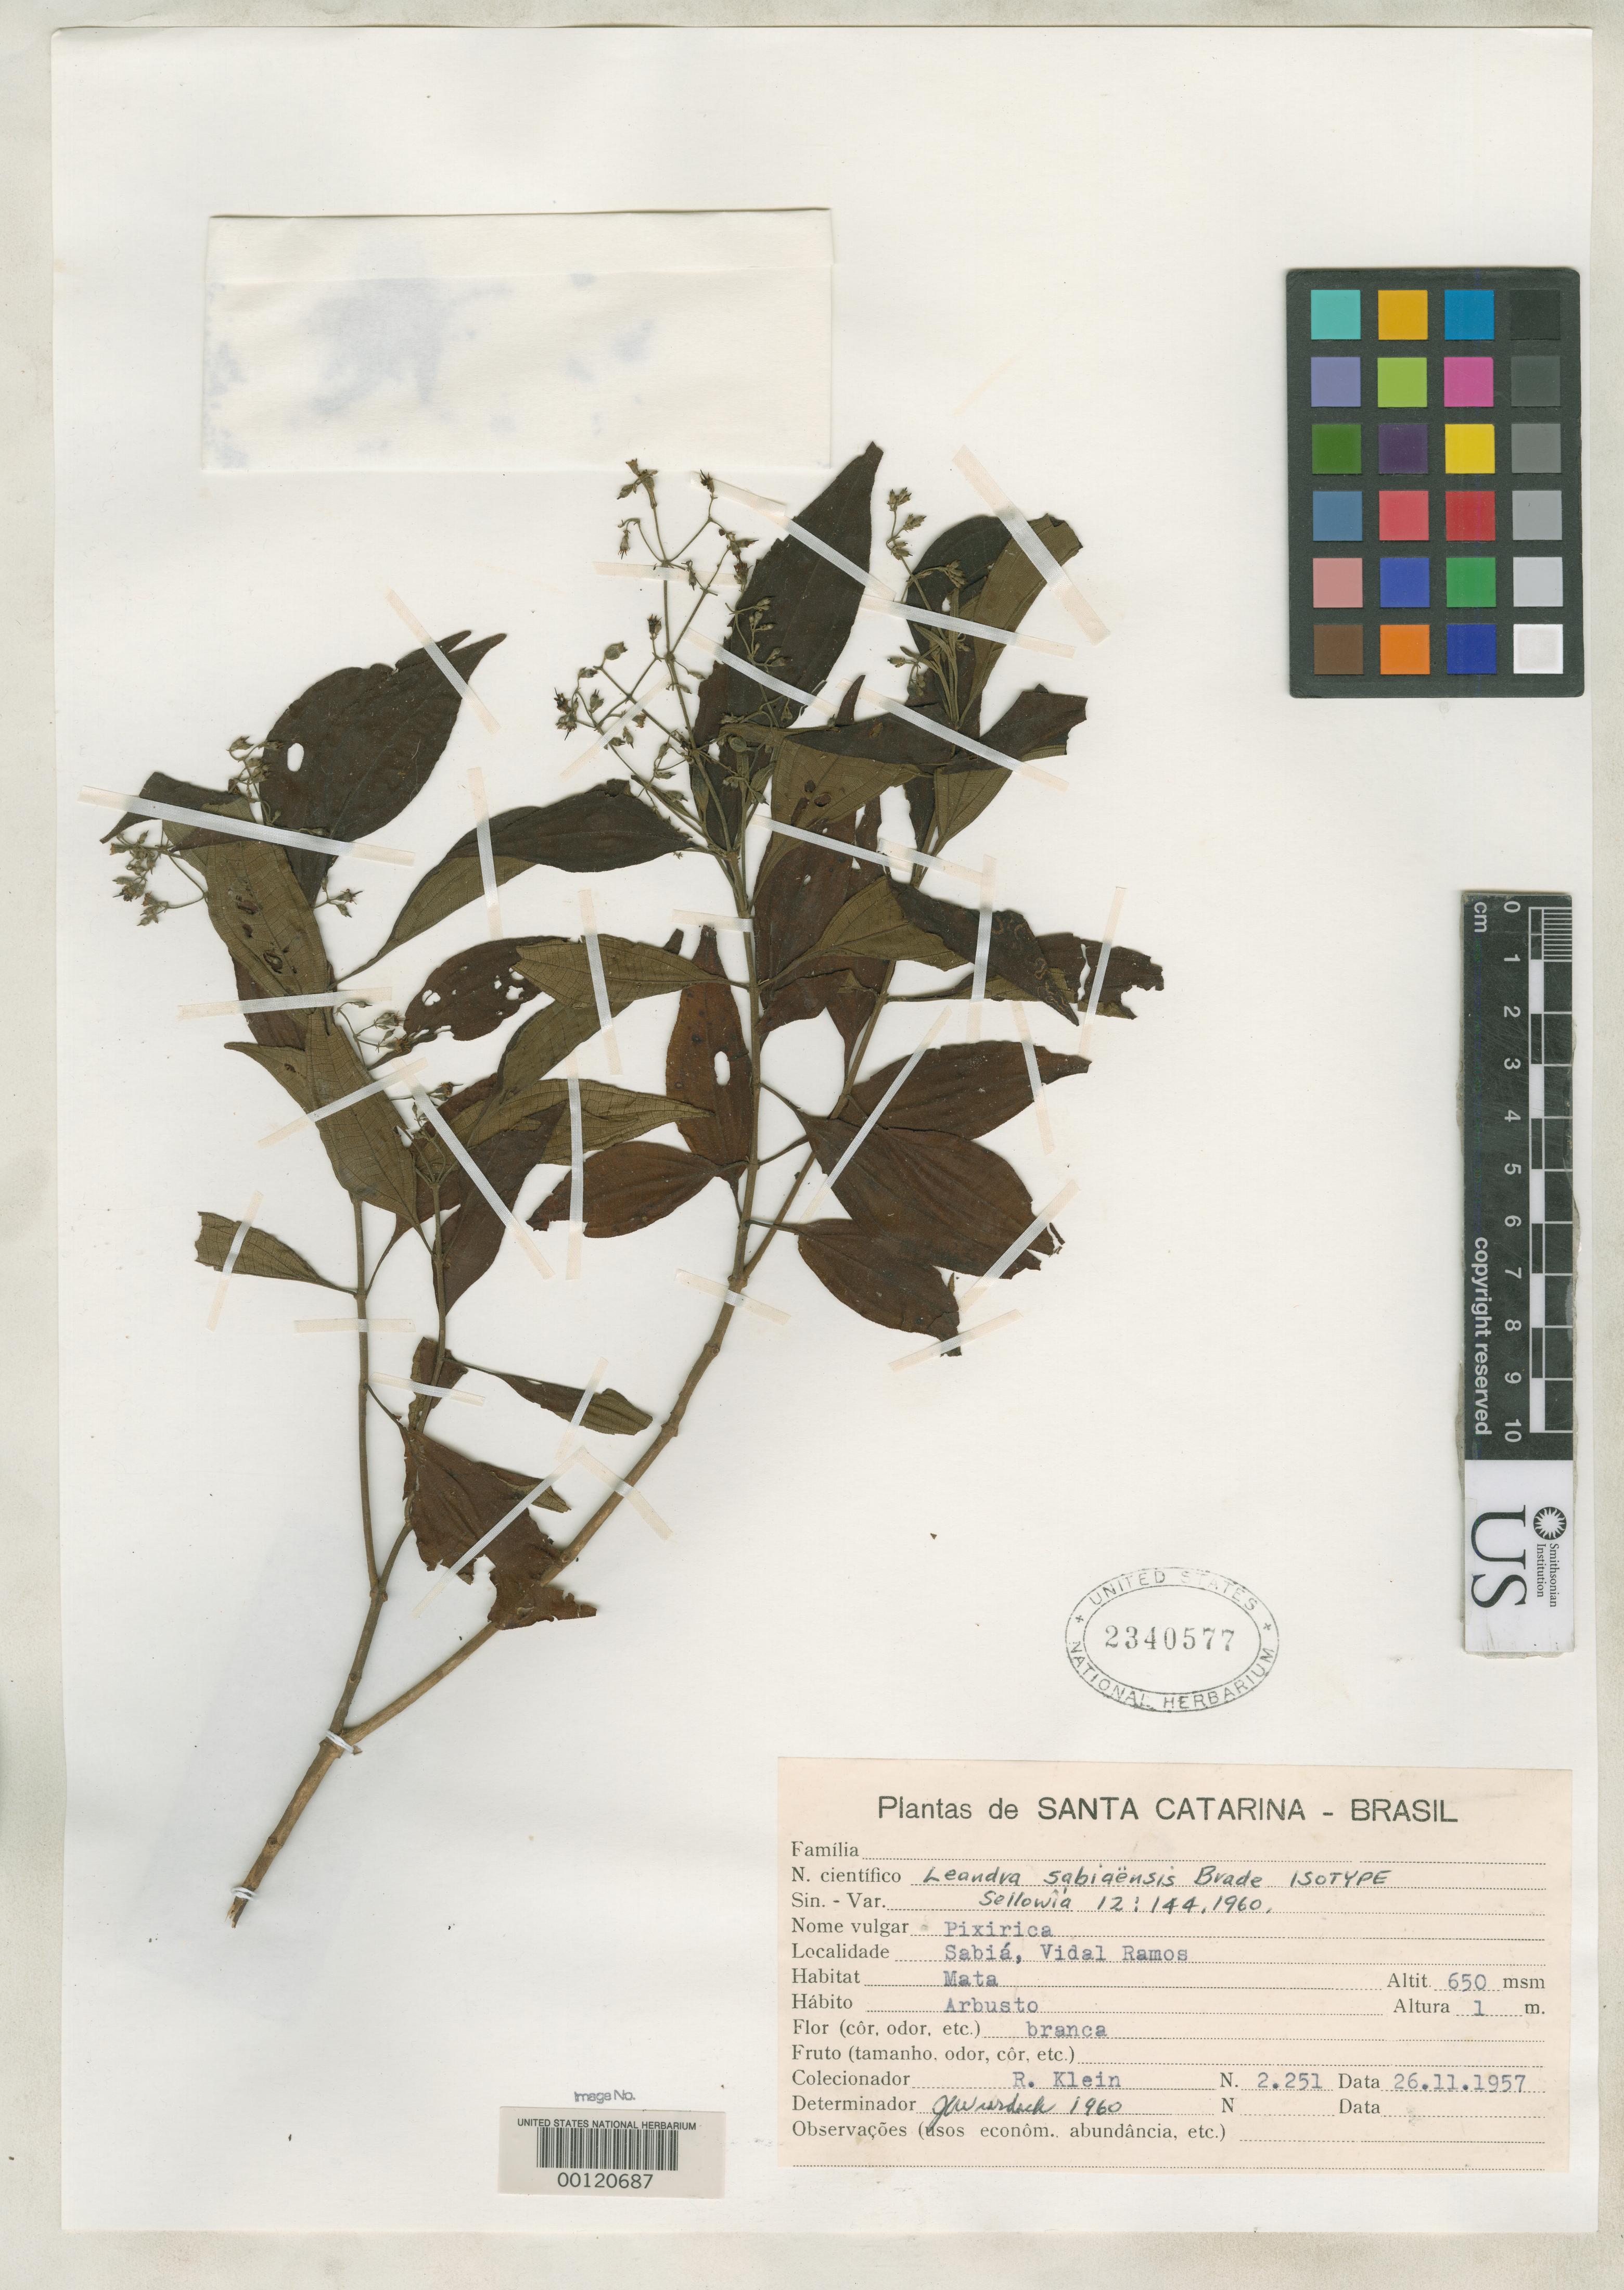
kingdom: Plantae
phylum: Tracheophyta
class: Magnoliopsida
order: Myrtales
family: Melastomataceae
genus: Leandra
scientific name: Leandra sabiaensis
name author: Brade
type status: Isotype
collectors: R. M. Klein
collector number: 2251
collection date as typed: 26 Nov 1957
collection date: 1957-11-26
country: Brazil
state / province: Santa Catarina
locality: Vidal Ramos.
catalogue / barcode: US 2340577